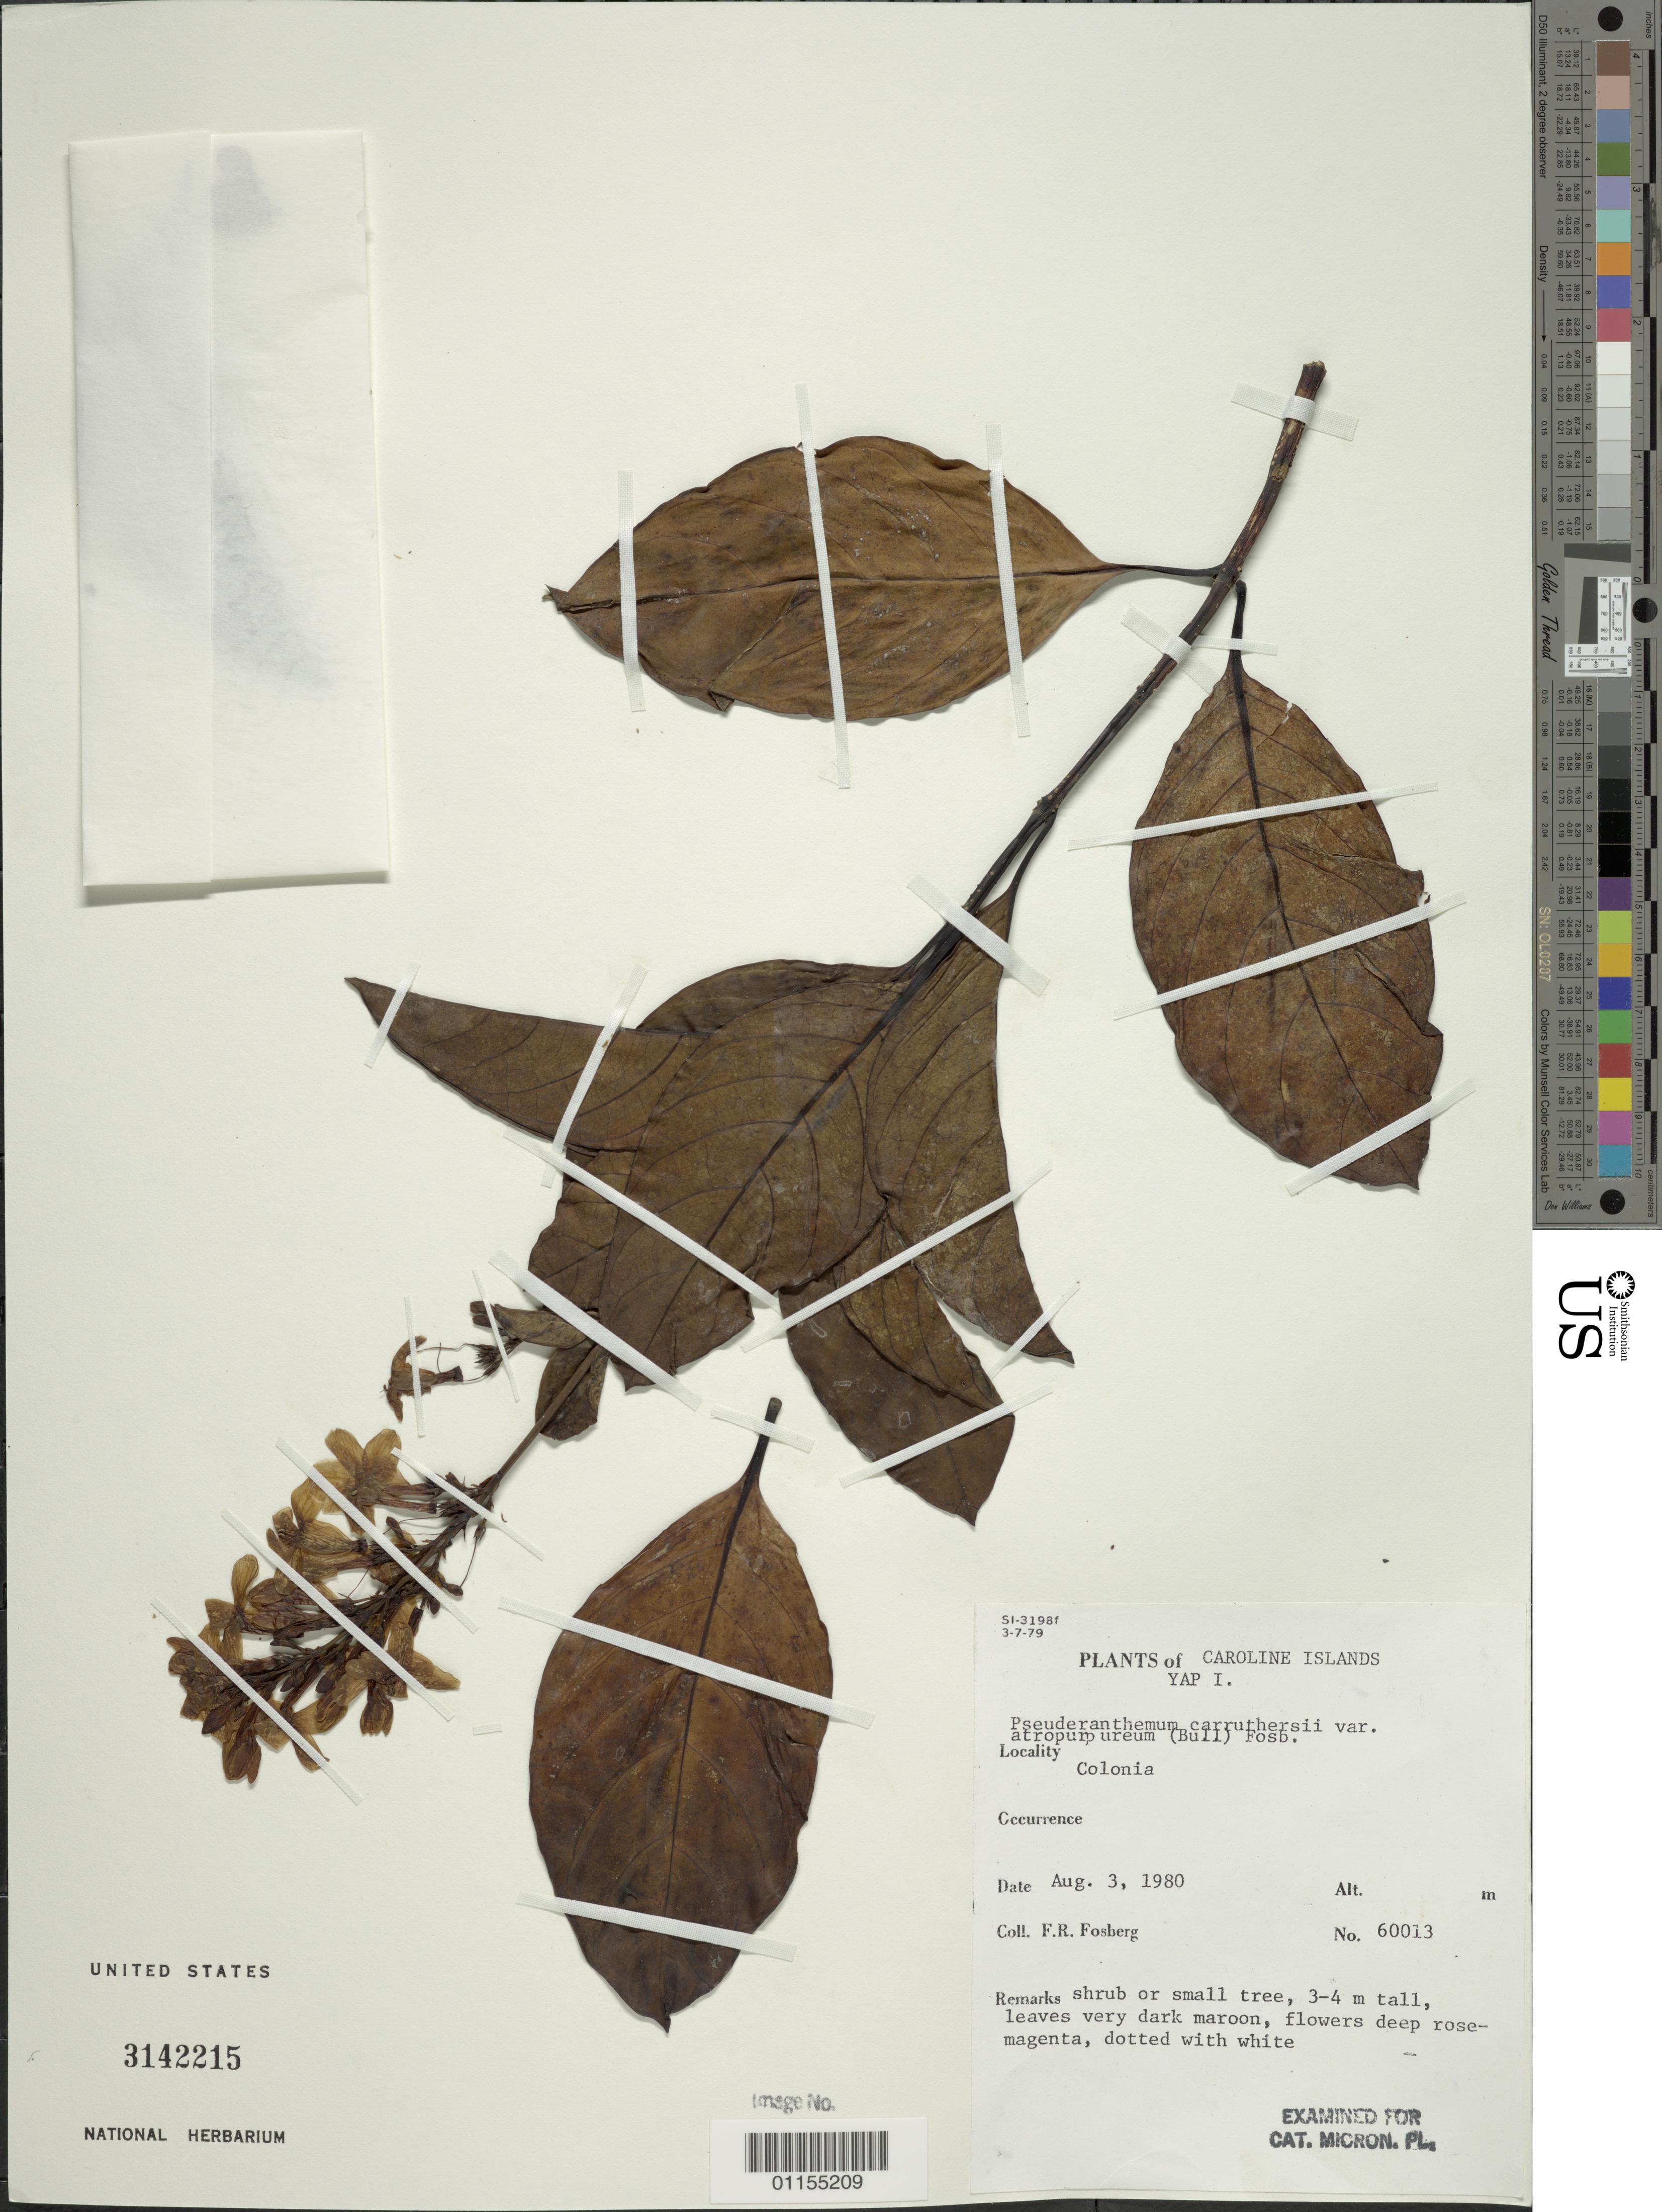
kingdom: Plantae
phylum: Tracheophyta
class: Magnoliopsida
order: Lamiales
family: Acanthaceae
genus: Pseuderanthemum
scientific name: Pseuderanthemum carruthersii var. atropurpureum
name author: (W. Bull) Fosberg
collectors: F. R. Fosberg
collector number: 60013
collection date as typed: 03 Aug 1980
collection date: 1980-08-03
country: Micronesia, Federated States of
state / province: Yap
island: Yap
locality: Colonia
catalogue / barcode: US 3142215